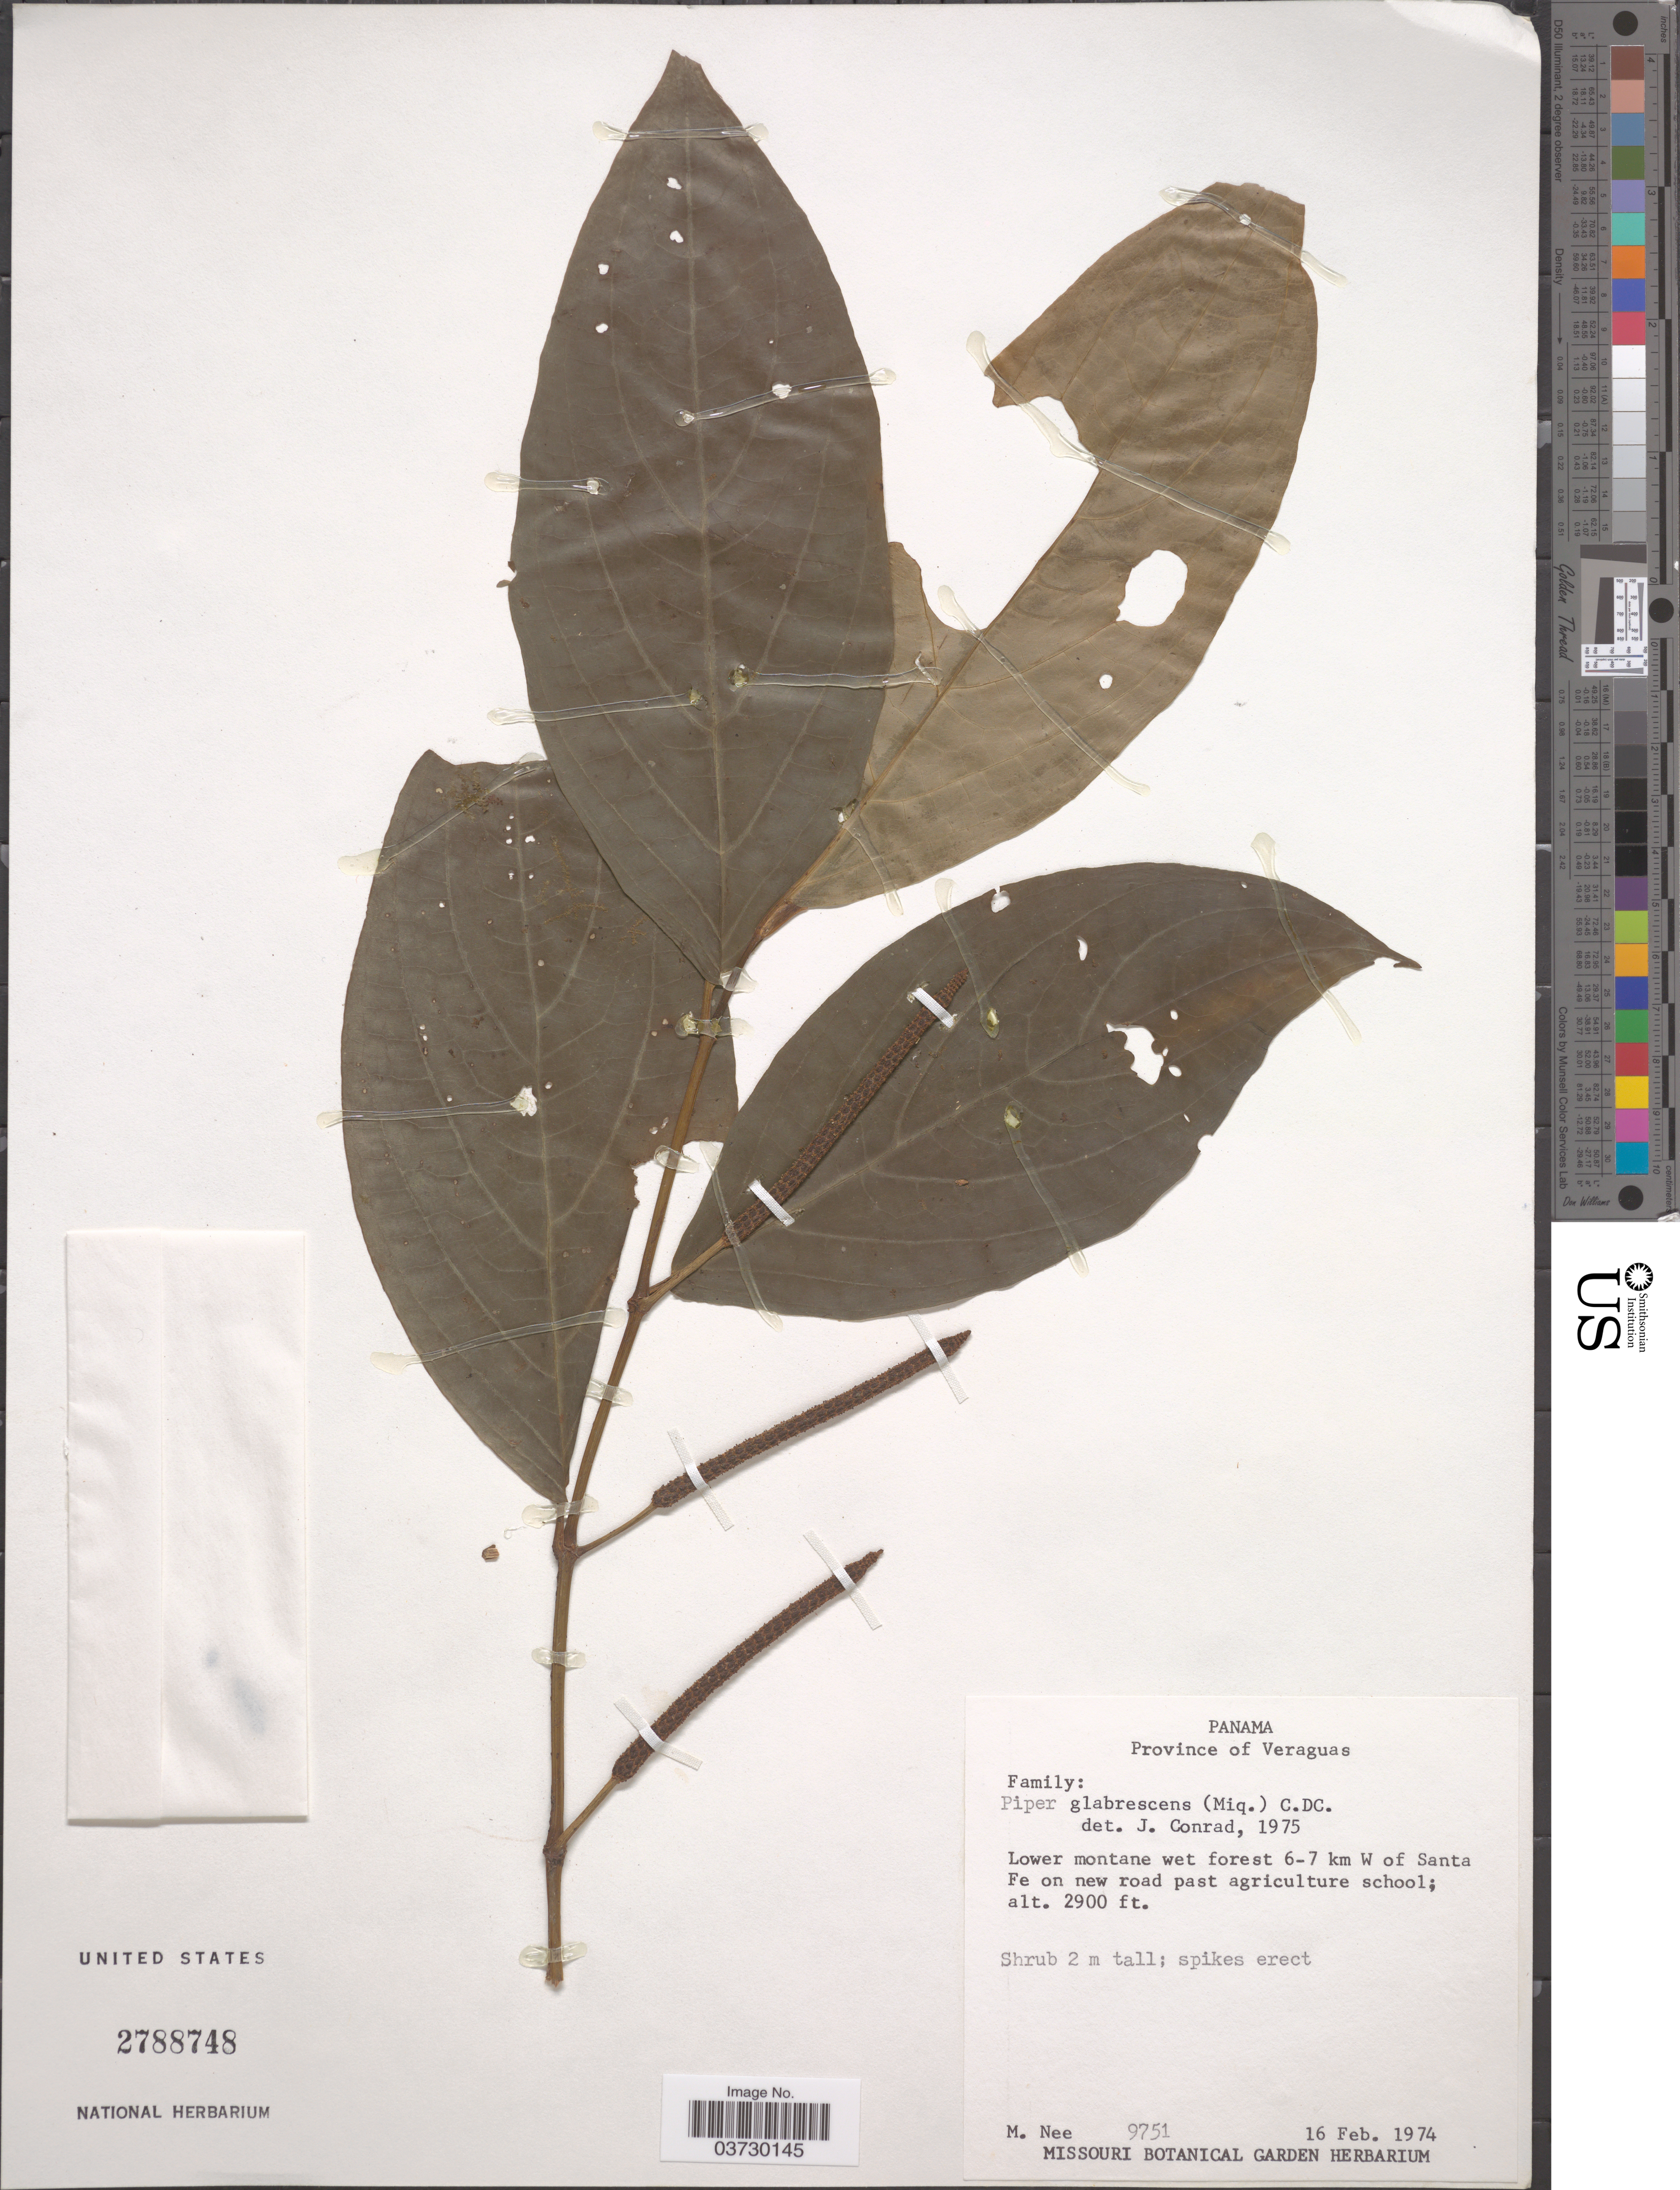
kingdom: Plantae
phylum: Tracheophyta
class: Magnoliopsida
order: Piperales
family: Piperaceae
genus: Piper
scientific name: Piper glabrescens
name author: (Miq.) C. DC.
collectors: M. Nee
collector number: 9751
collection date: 1974-02-16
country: Panama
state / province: Veraguas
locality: Lower montane wet forest 6-7 km W of Santa Fe on new road past agriculture school.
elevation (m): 884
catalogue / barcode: US 2788748